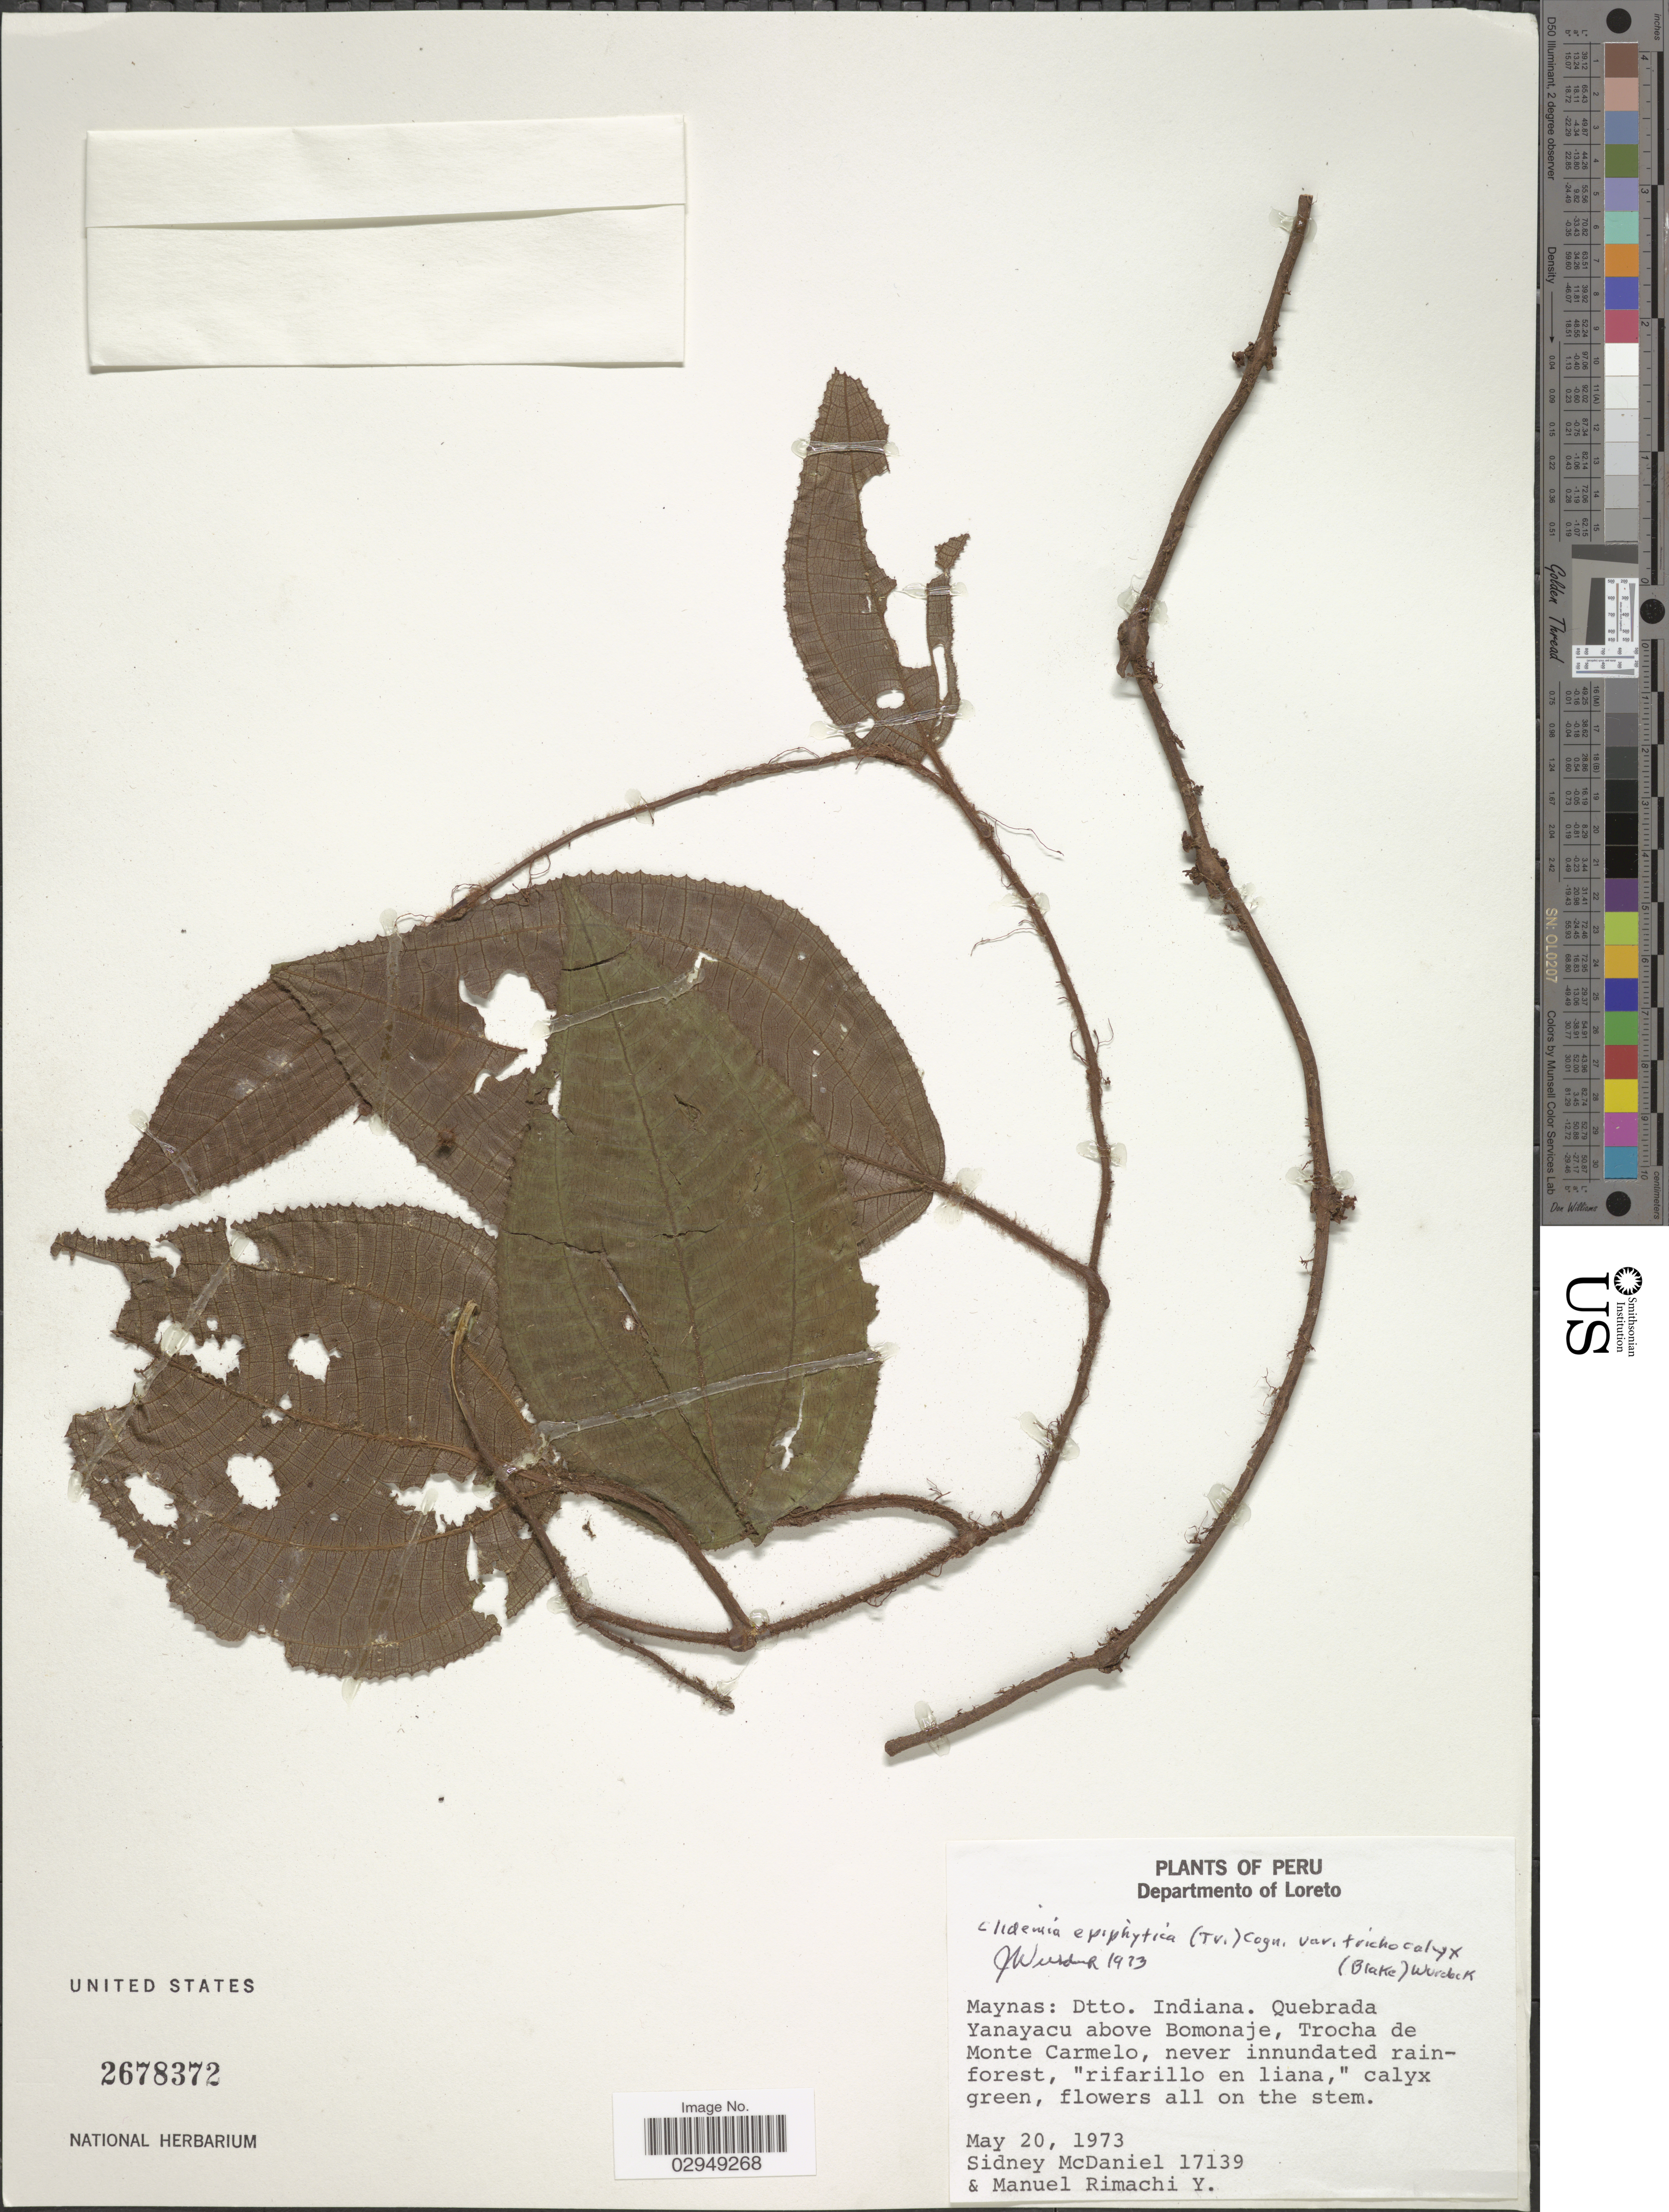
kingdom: Plantae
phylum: Tracheophyta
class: Magnoliopsida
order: Myrtales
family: Melastomataceae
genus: Clidemia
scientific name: Clidemia epiphytica var. trichocalyx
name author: (S.F. Blake) Wurdack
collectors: S. McDaniel & M. Rimachi Y.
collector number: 17139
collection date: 1973-05-20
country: Peru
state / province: Loreto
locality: Departmento of Loreto, Maynas, Dtto. Indiana, Quebrada Yanayacu above Bomonaje, Trocha de Monte Carmelo.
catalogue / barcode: US 2678372